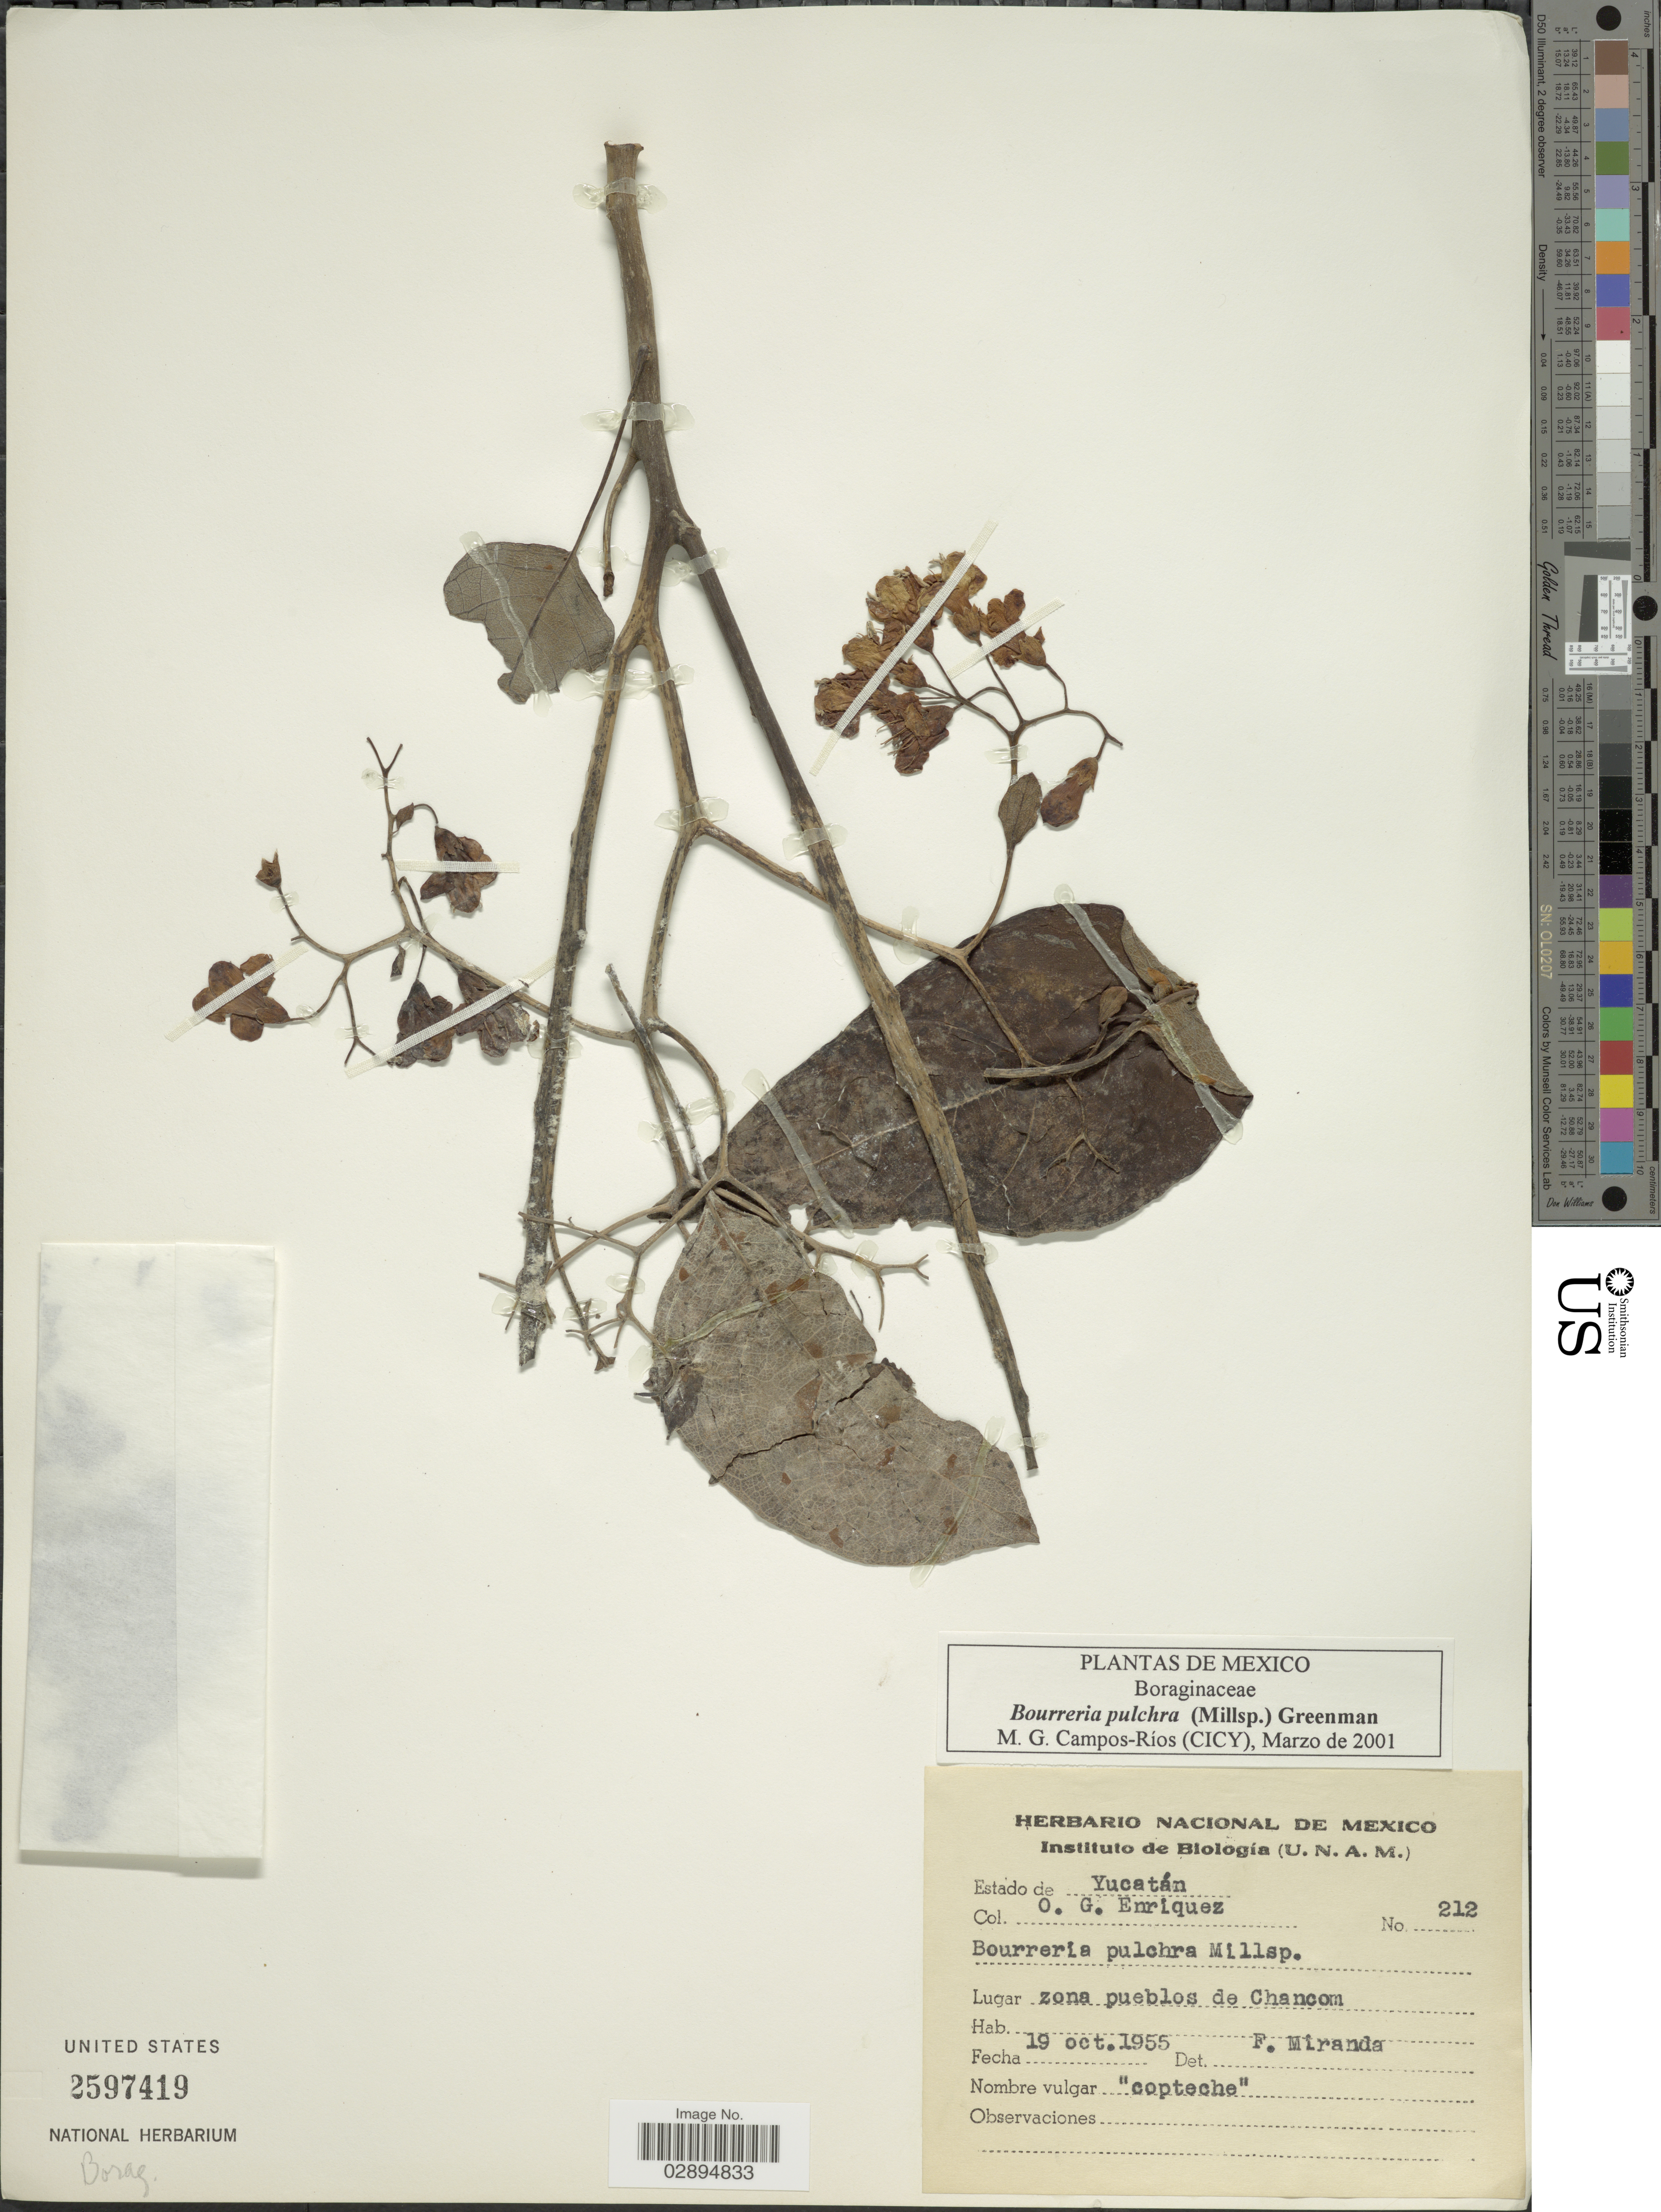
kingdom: Plantae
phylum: Tracheophyta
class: Magnoliopsida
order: Boraginales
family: Ehretiaceae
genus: Bourreria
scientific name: Bourreria pulchra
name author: (Millsp.) Millsp.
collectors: O. Enriquez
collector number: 212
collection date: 1955-10-19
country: Mexico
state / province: Yucatán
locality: Zona pueblos de Chancom.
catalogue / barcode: US 2597419